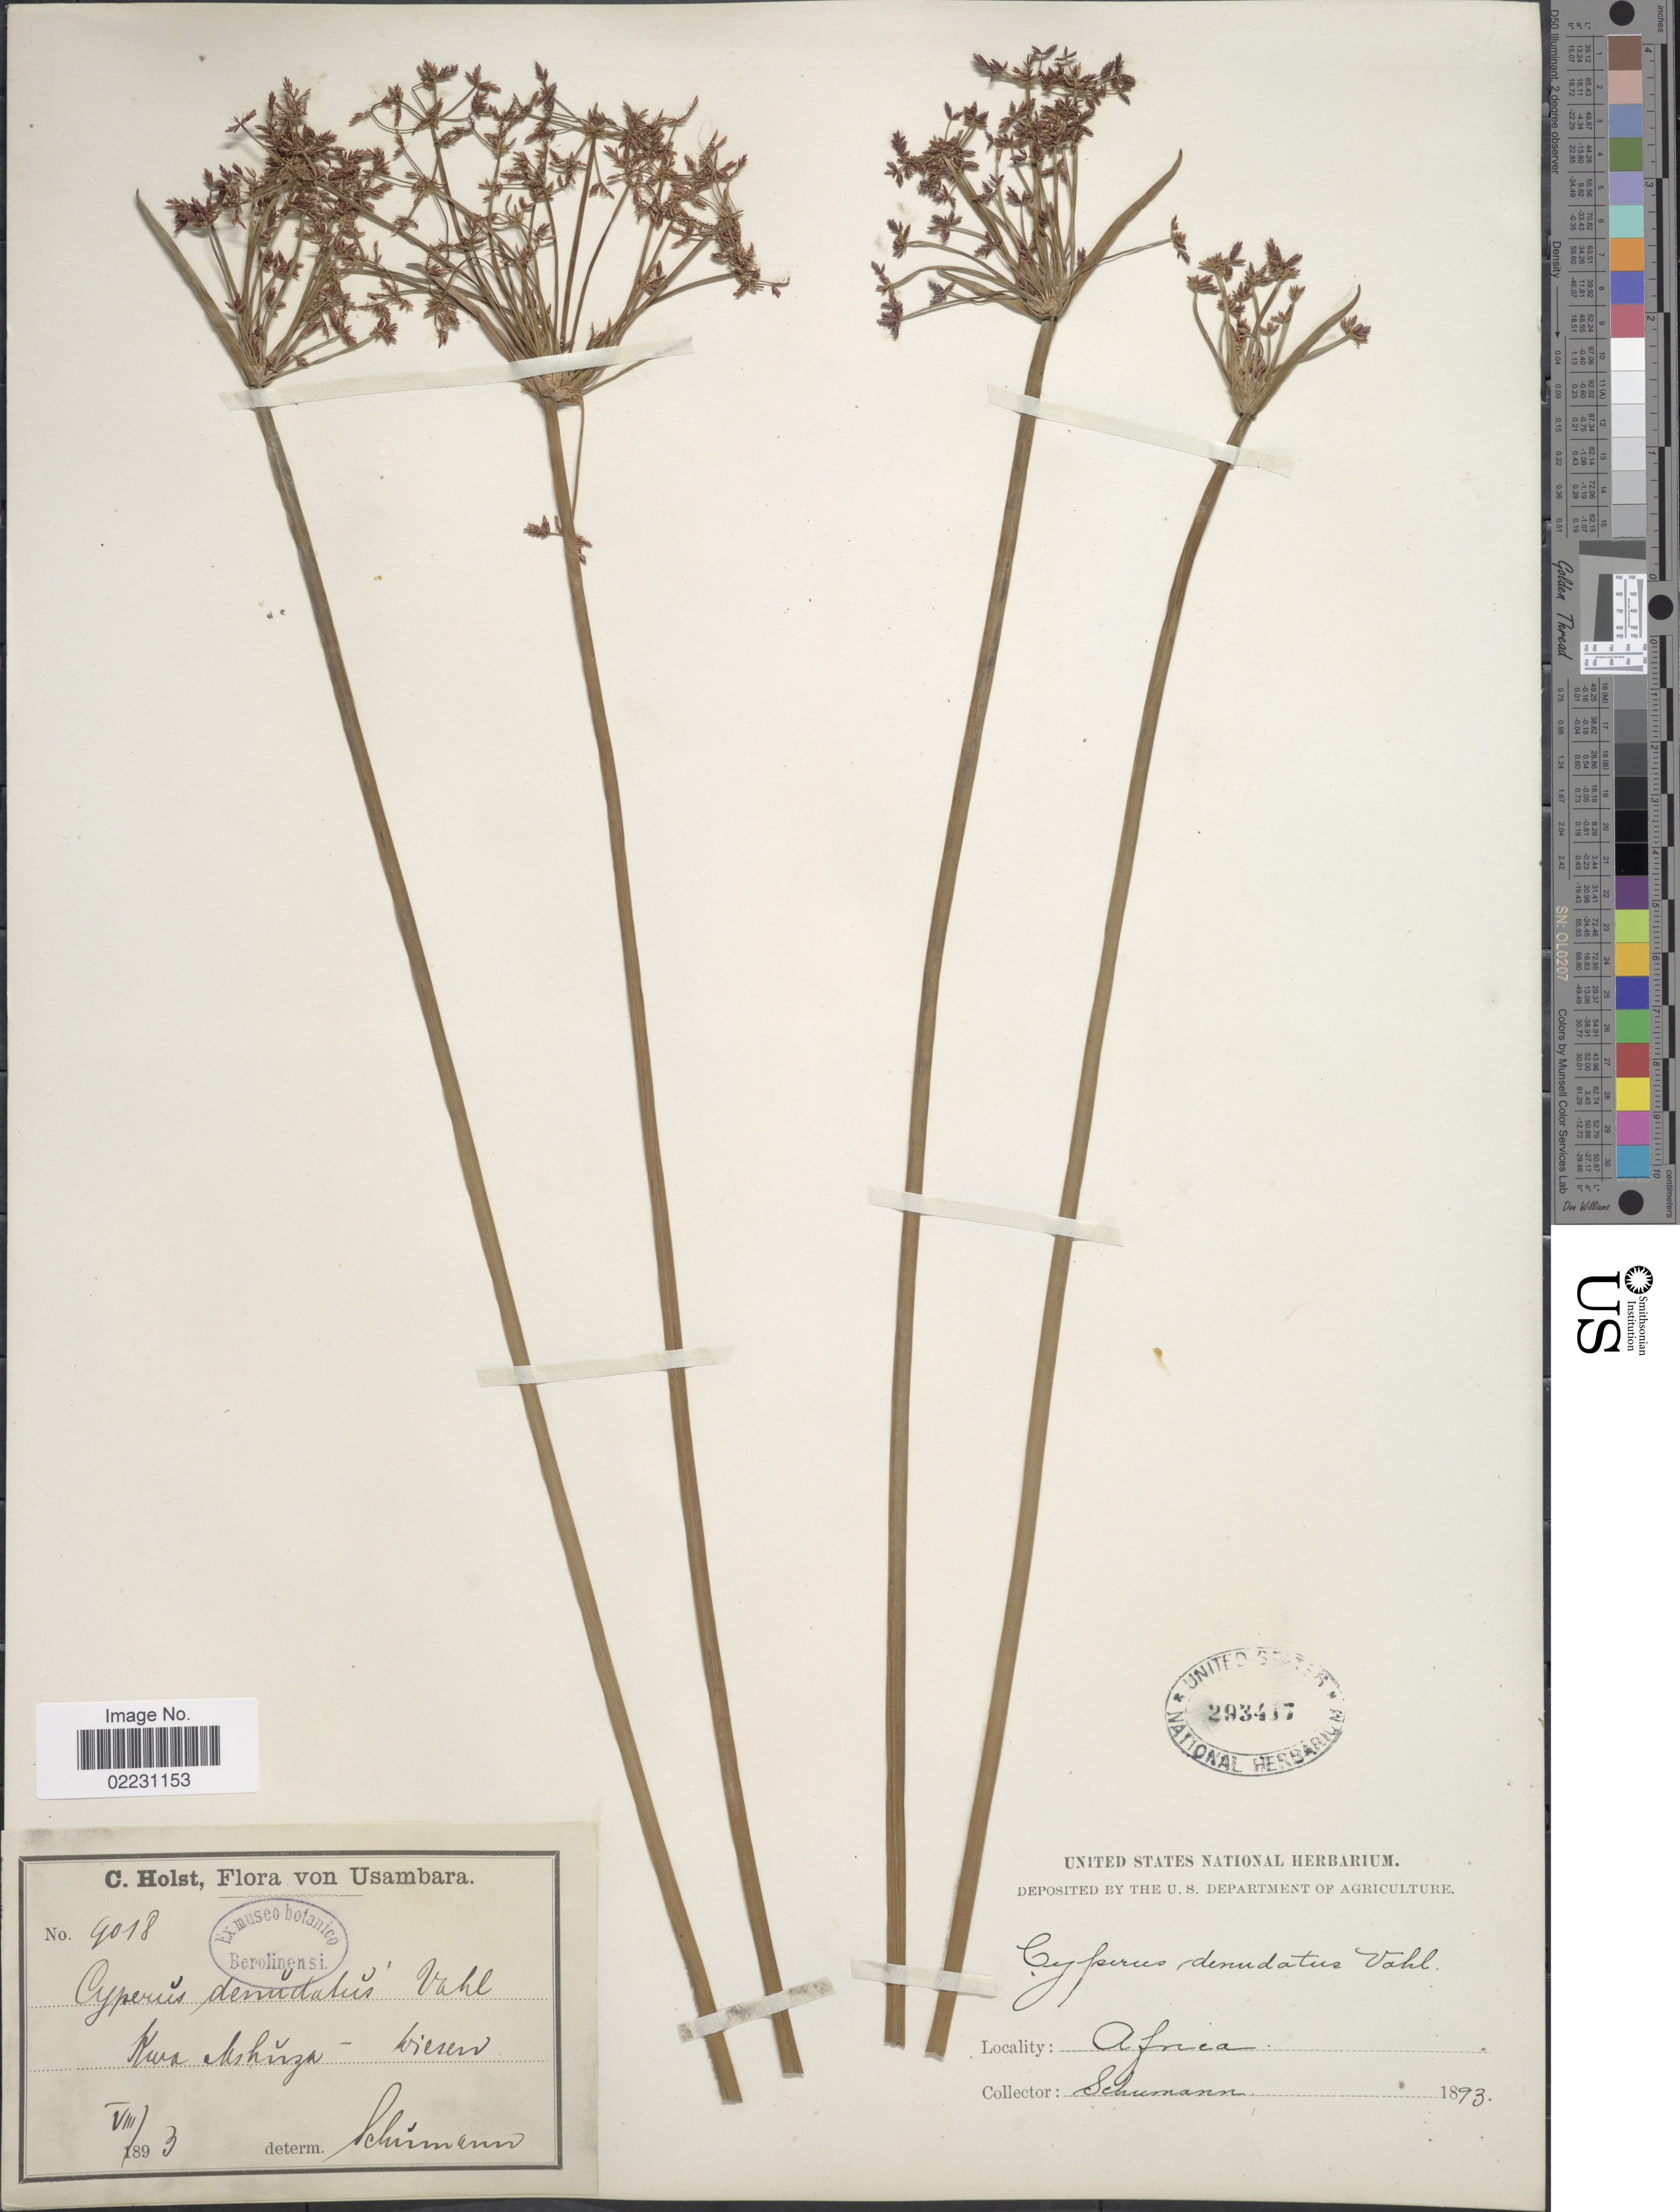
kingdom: Plantae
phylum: Tracheophyta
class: Liliopsida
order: Poales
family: Cyperaceae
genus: Cyperus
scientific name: Cyperus haspan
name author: L.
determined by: Strong, Mark T., (BOT), Smithsonian Institution - National Museum of Natural History (UNITED STATES)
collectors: -- Schumann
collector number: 9018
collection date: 1893-08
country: Tanzania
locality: Africa. Usambara. Kwa Ashuza-Wiezen